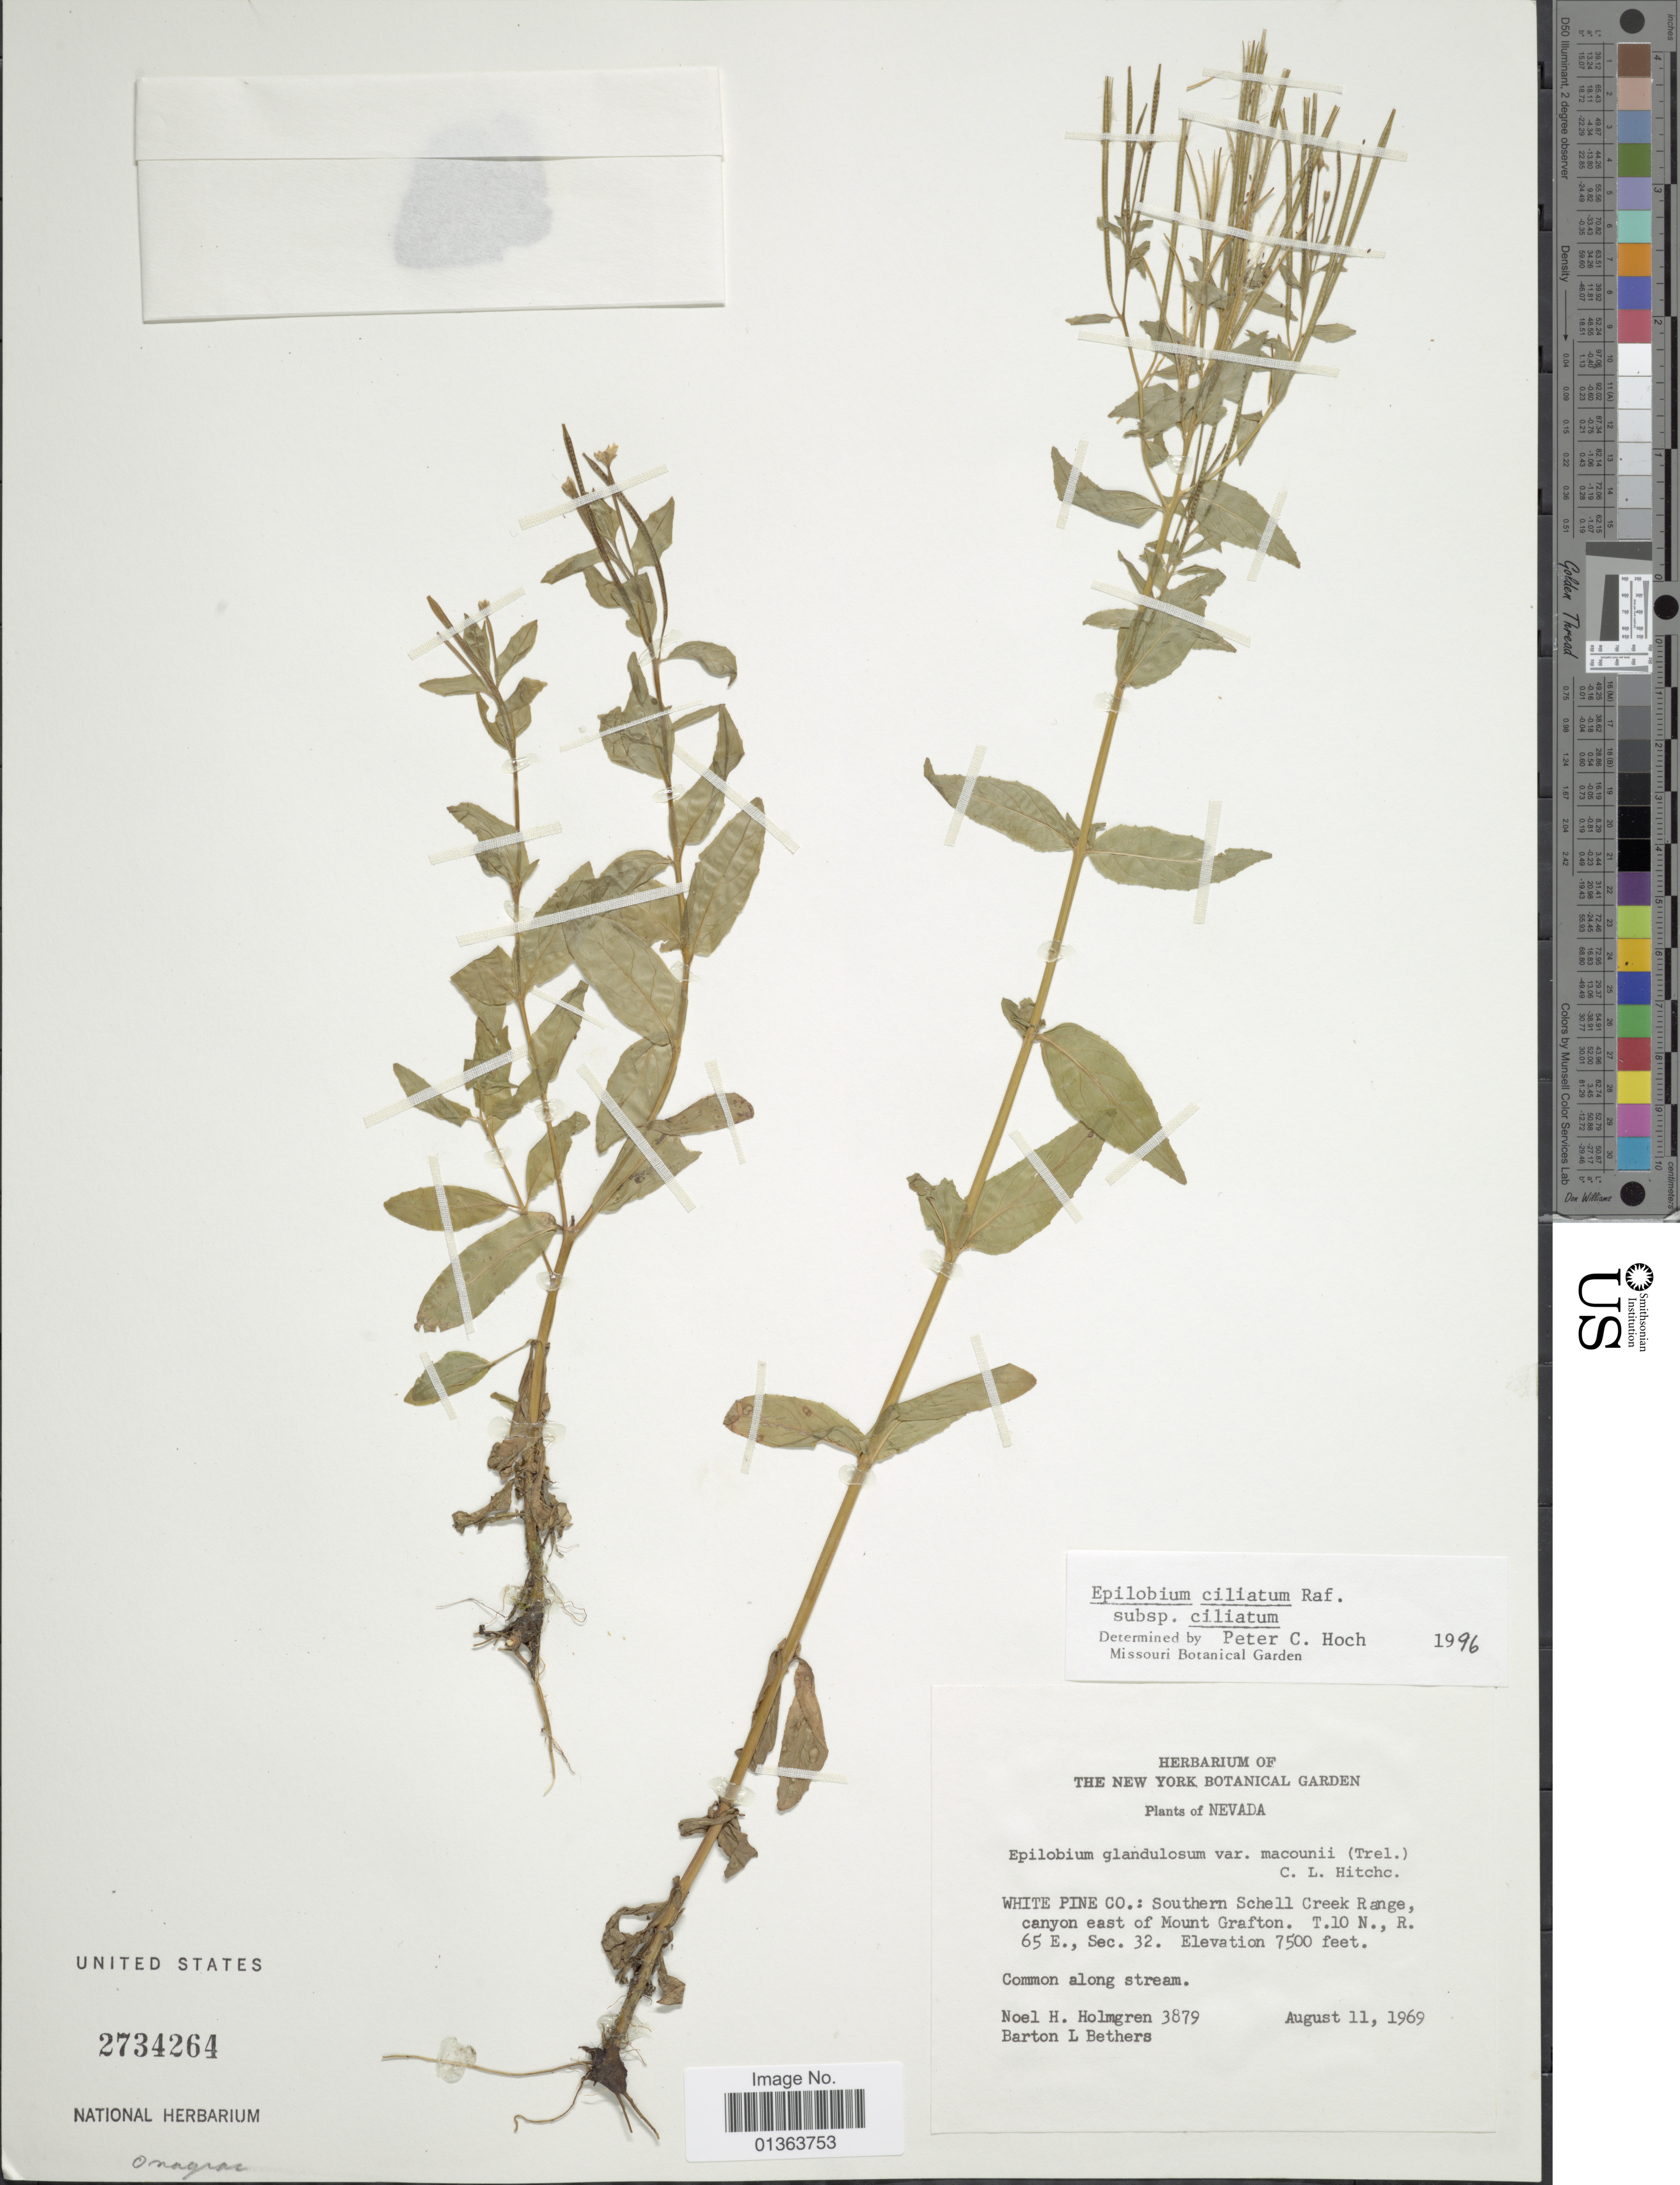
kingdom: Plantae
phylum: Tracheophyta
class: Magnoliopsida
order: Myrtales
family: Onagraceae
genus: Epilobium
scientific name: Epilobium ciliatum subsp. ciliatum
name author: Raf.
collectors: N. H. Holmgren & B. Bethers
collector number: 3879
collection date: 1969-08-11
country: United States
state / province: Nevada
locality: White Pine Co.: Southern Schell Creek Range, canyon east of Mount Grafton.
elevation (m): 2286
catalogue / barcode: US 2734264